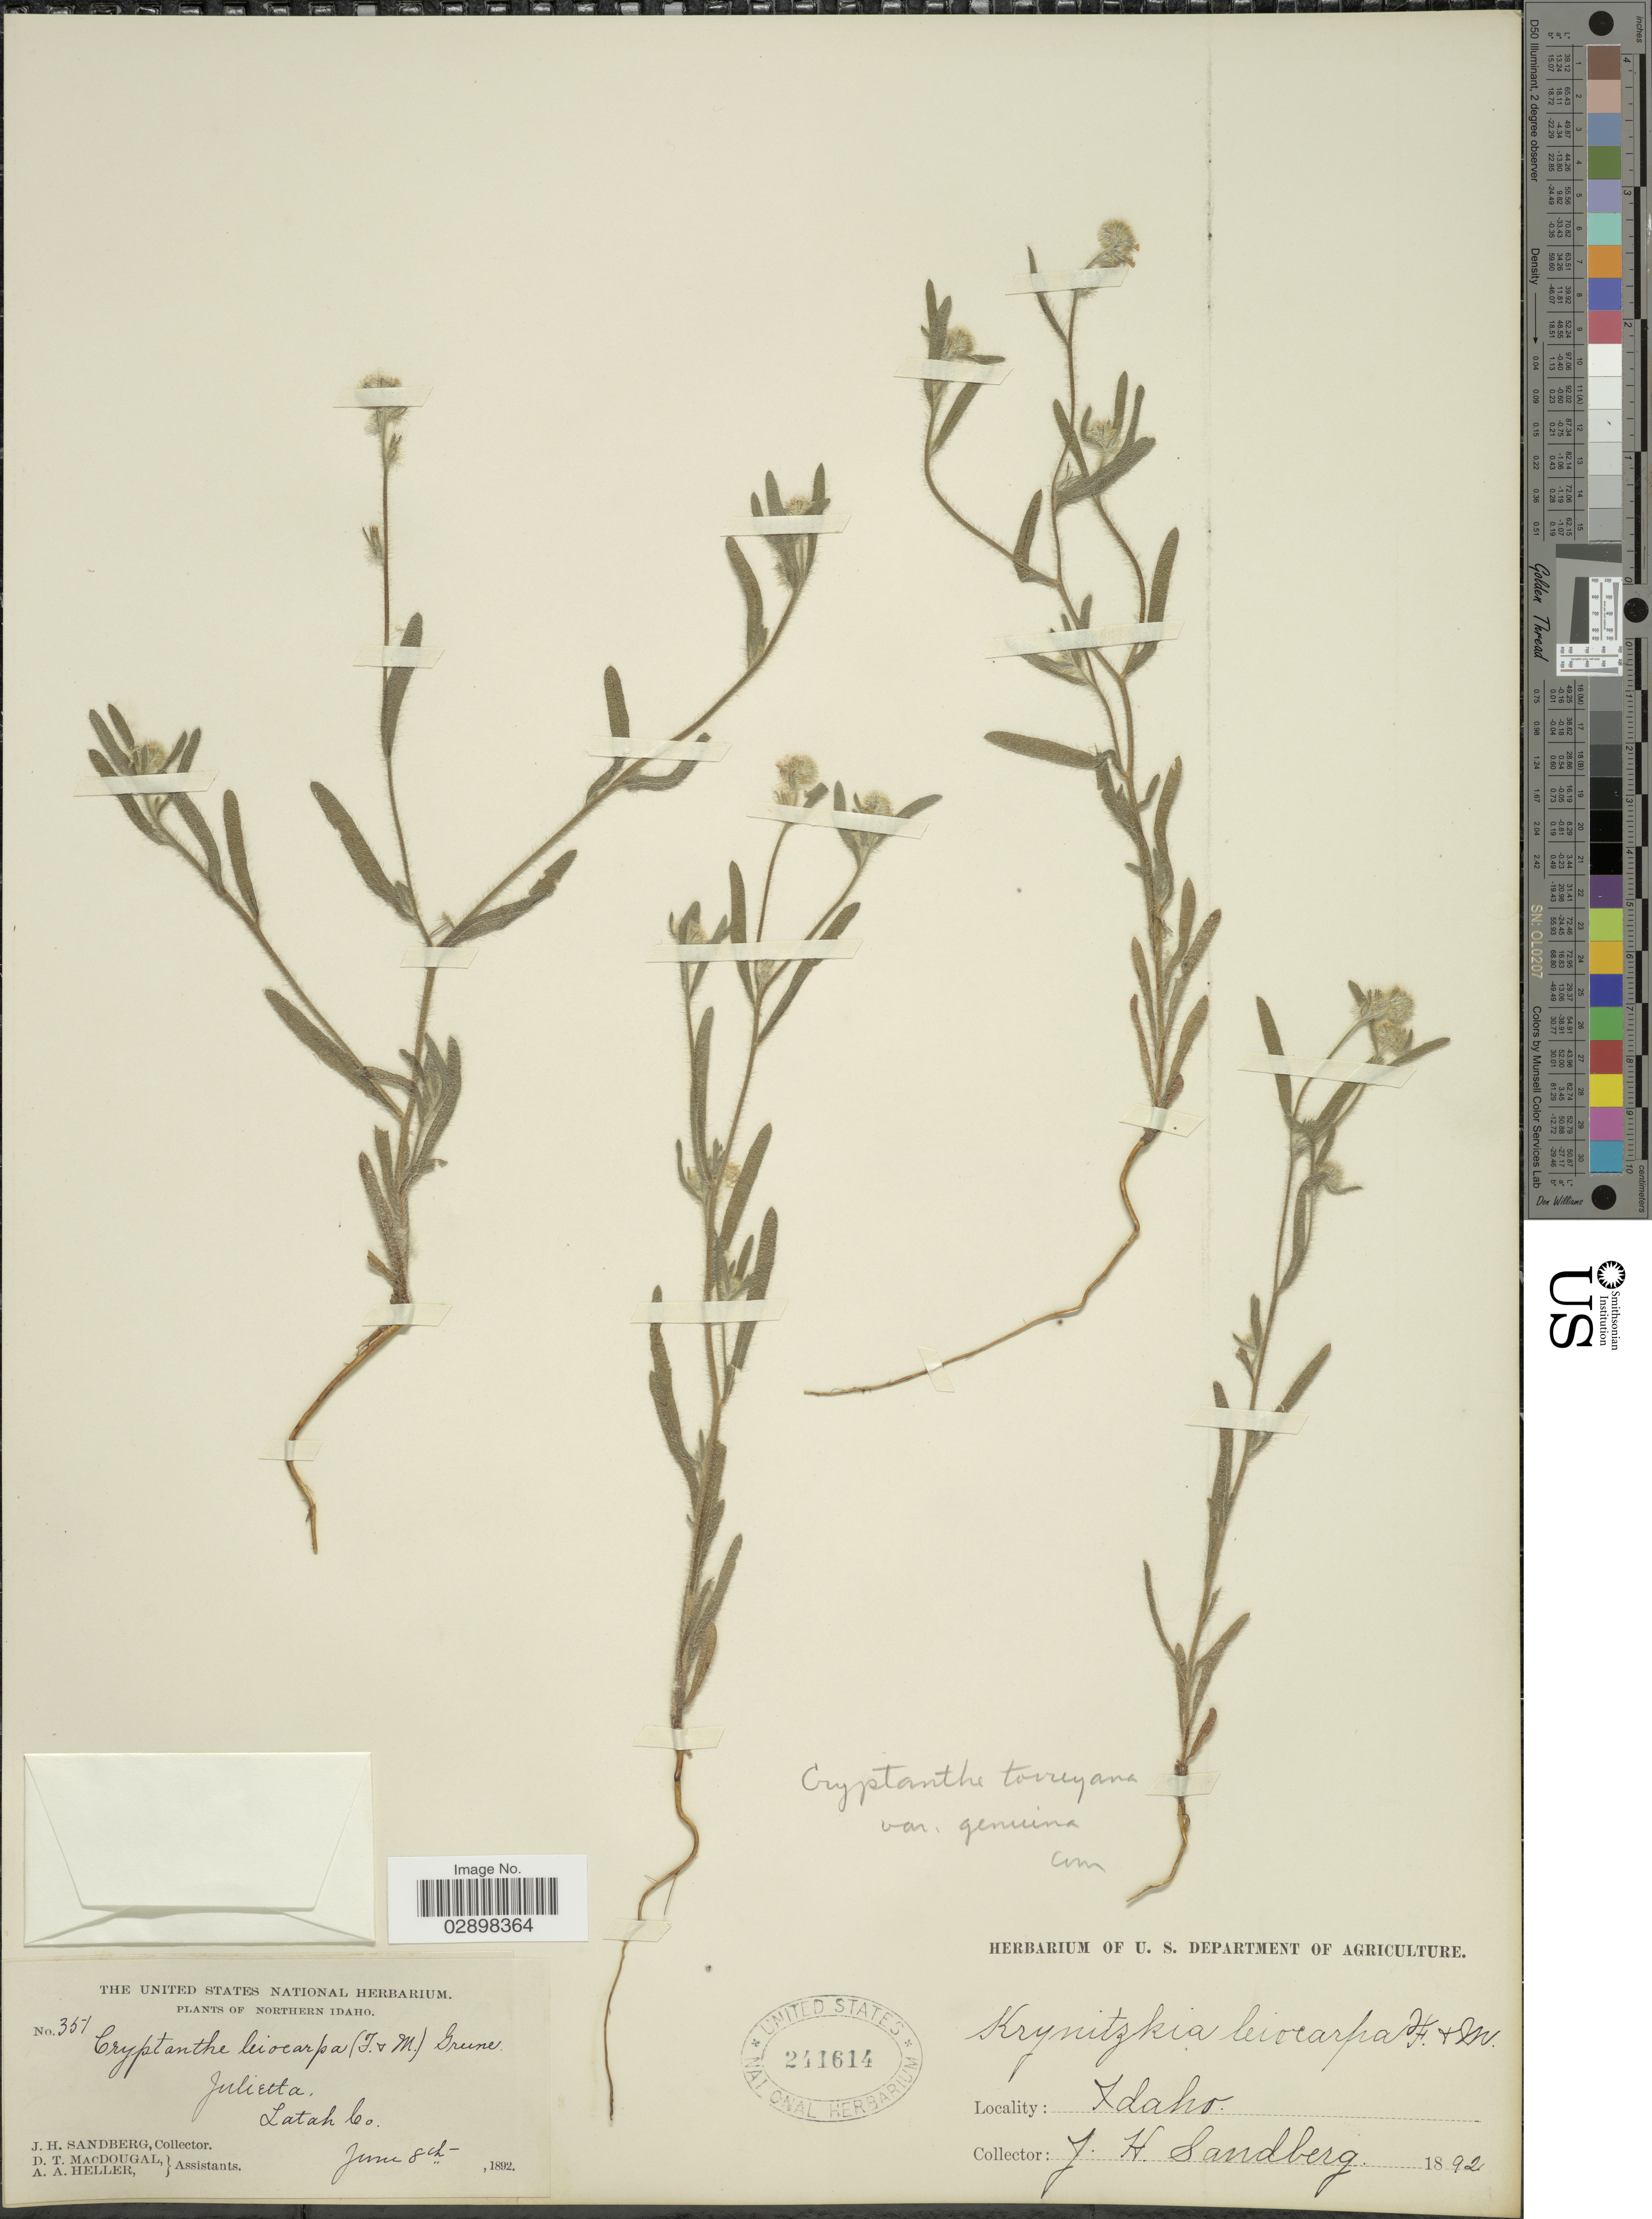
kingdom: Plantae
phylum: Tracheophyta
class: Magnoliopsida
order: Boraginales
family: Boraginaceae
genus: Cryptantha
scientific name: Cryptantha torreyana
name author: (A. Gray) S.W. Greene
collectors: J. H. Sandberg, D. T. MacDougal & A. A. Heller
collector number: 351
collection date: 1892-06-08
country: United States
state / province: Idaho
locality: Northern Idaho, Julietta, Latah Co.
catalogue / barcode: US 241614